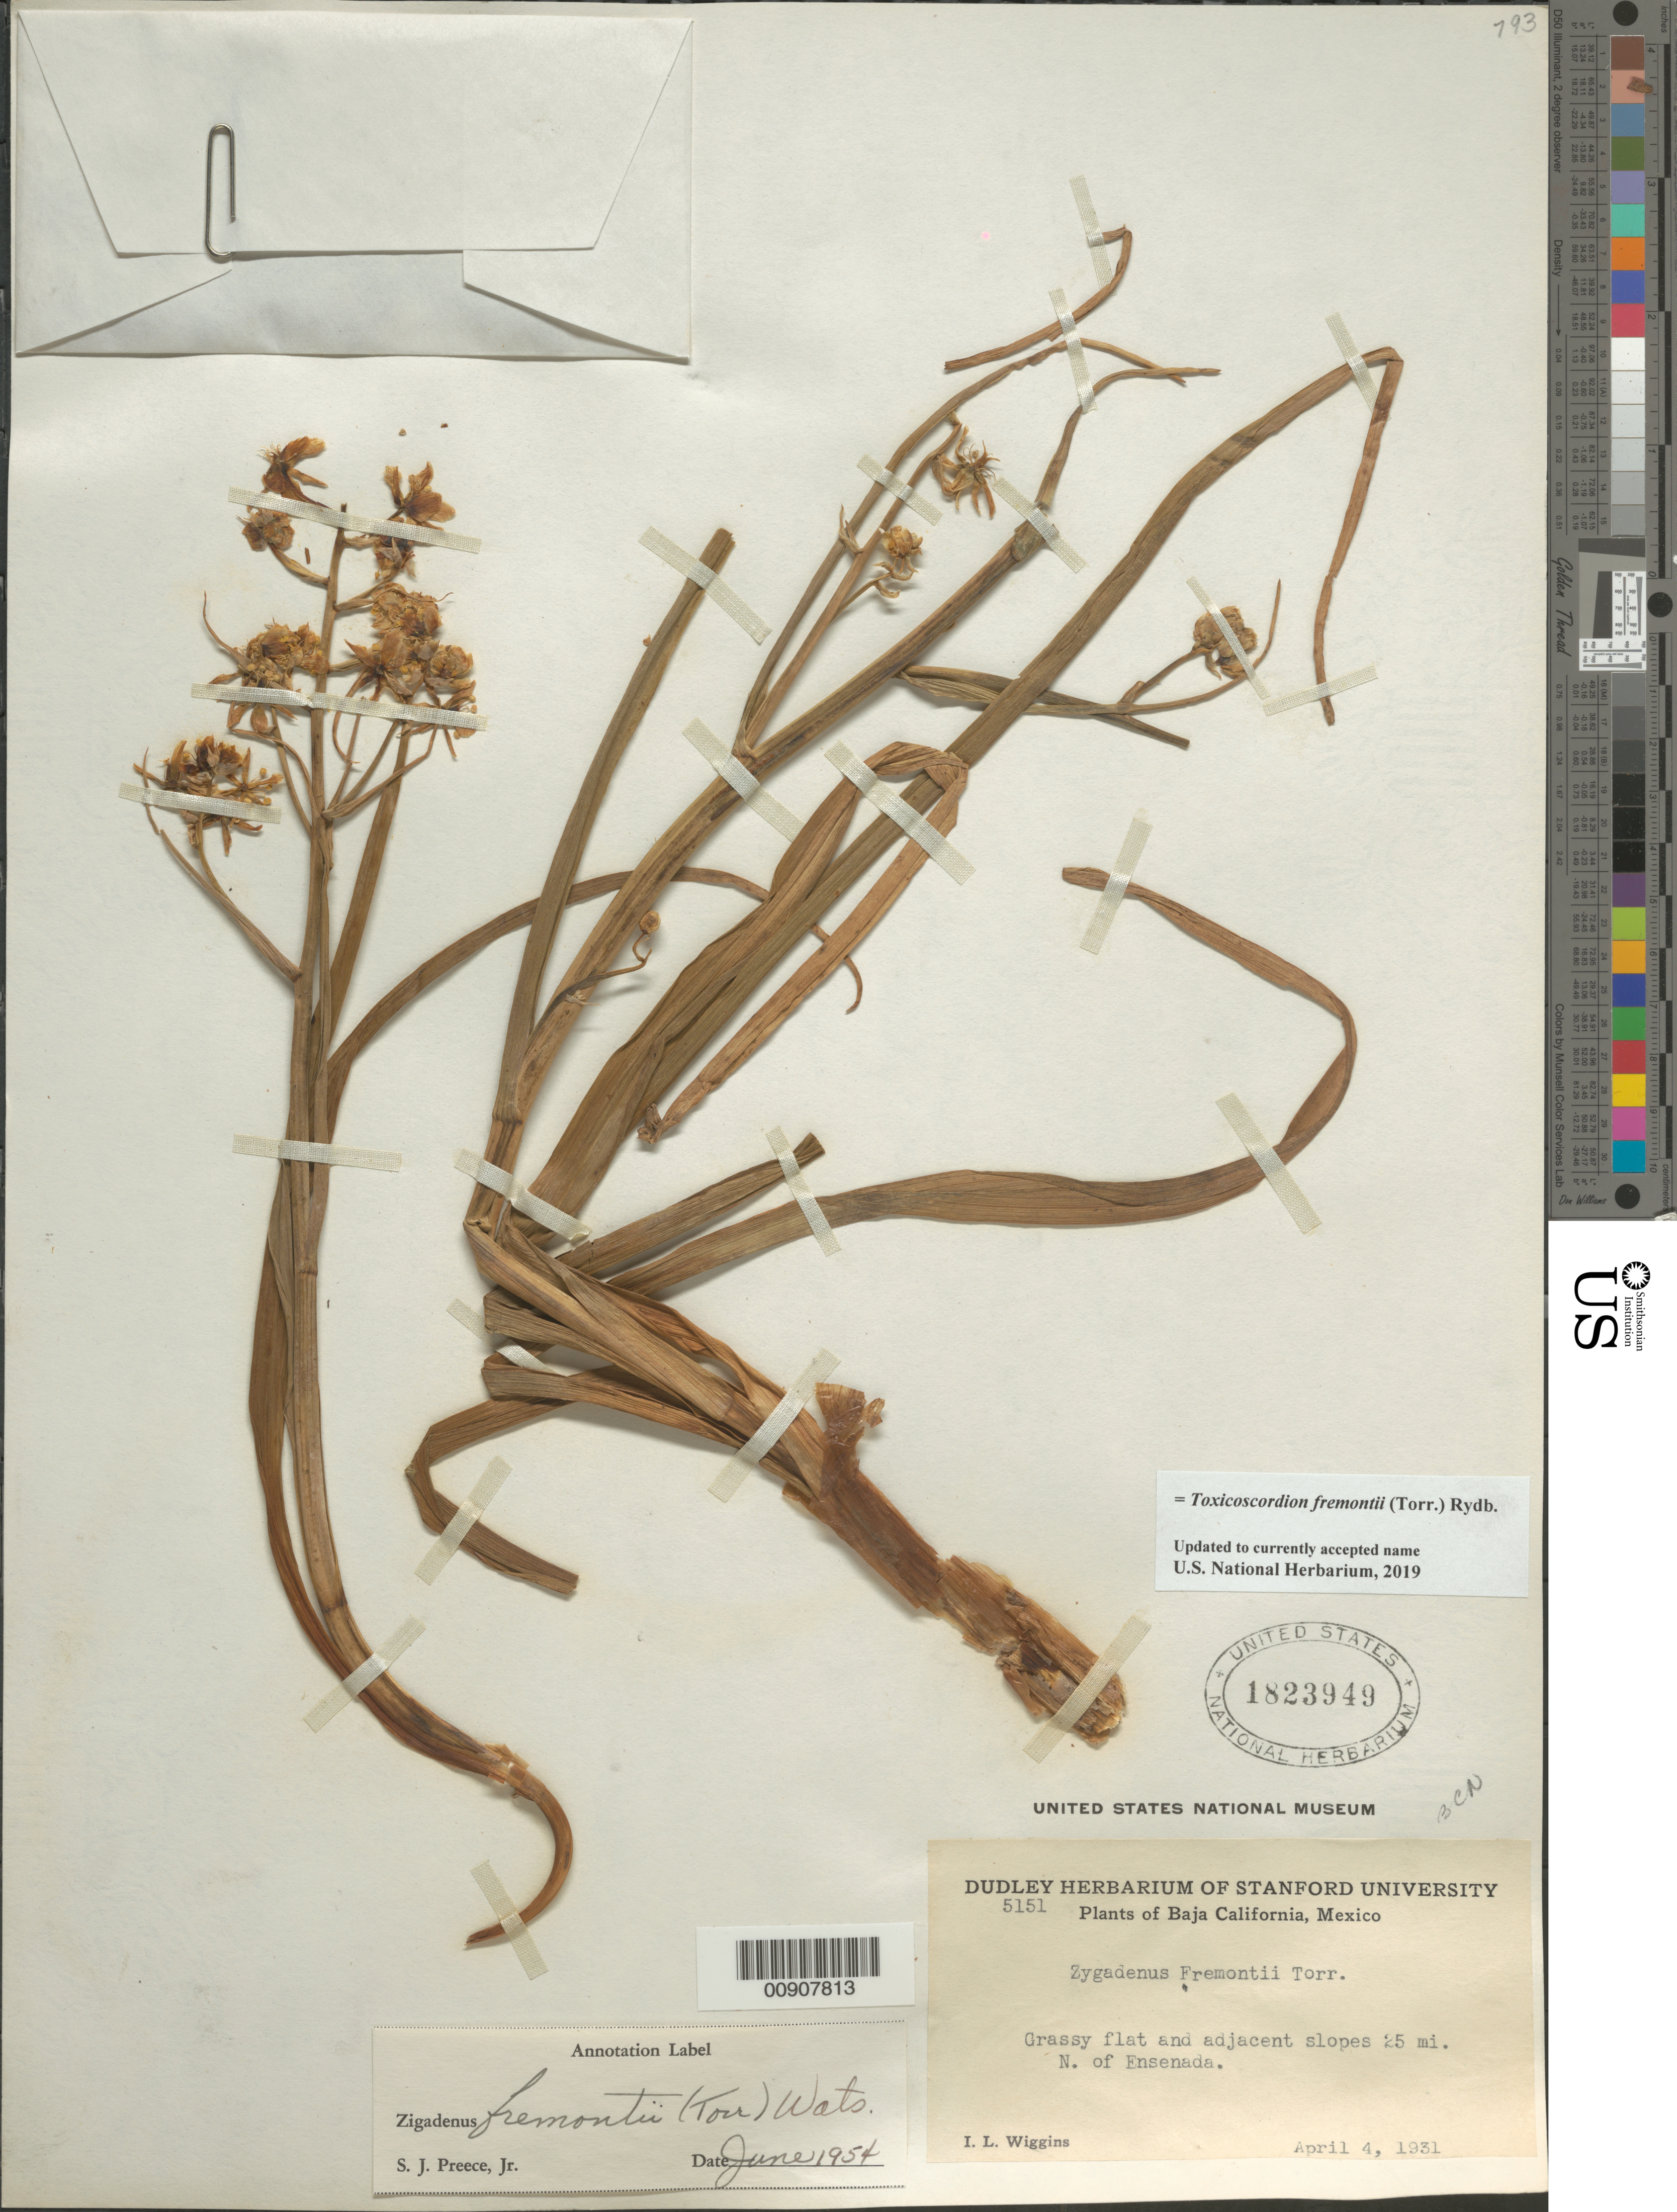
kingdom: Plantae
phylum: Tracheophyta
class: Liliopsida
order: Liliales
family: Melanthiaceae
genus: Toxicoscordion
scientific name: Toxicoscordion fremontii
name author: (Torr.) Rydb.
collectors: I. L. Wiggins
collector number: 5151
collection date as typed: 04 Apr 1931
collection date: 1931-04-04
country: Mexico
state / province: Baja California Norte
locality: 25 mi. N of Ensenada, Baja California.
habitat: Grassy flat and adjacent slopes.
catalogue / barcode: US 1823949